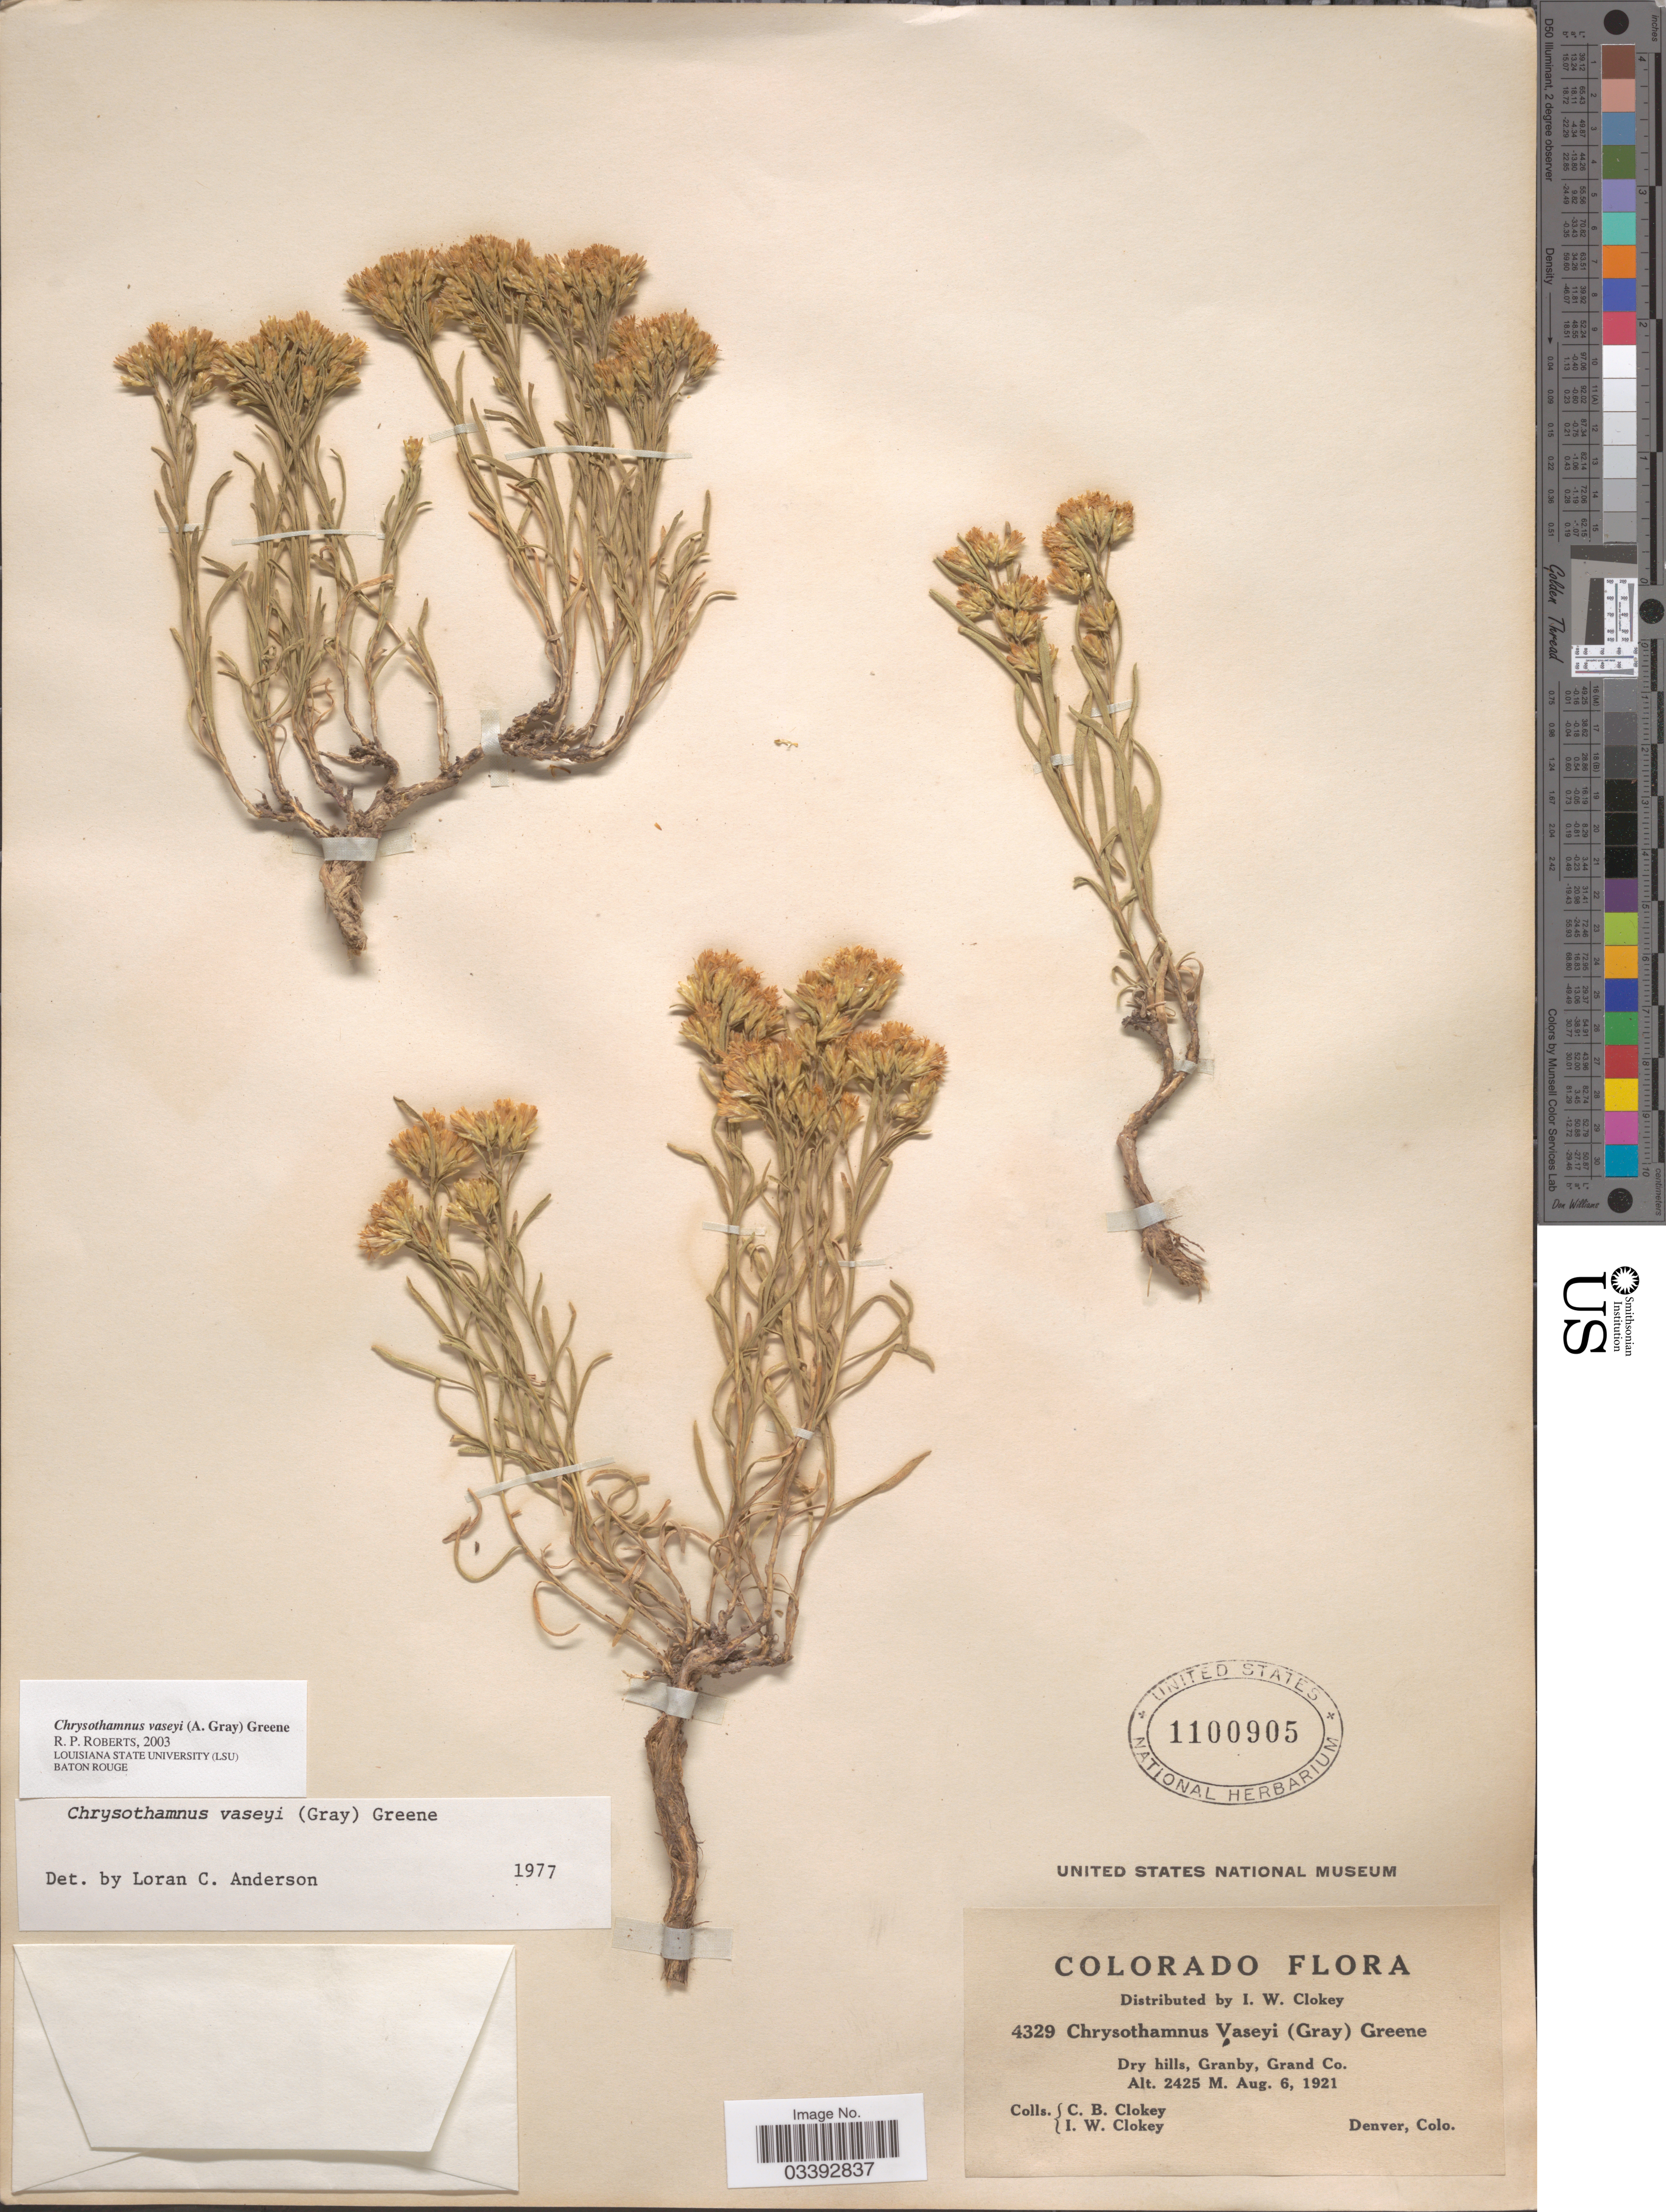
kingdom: Plantae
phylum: Tracheophyta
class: Magnoliopsida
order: Asterales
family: Asteraceae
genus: Chrysothamnus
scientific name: Chrysothamnus vaseyi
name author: (A. Gray) Greene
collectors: C. Clokey & I. W. Clokey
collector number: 4329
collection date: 1921-08-06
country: United States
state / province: Colorado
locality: Dry hills, Granby, Grand Co.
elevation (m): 2425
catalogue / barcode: US 1100905